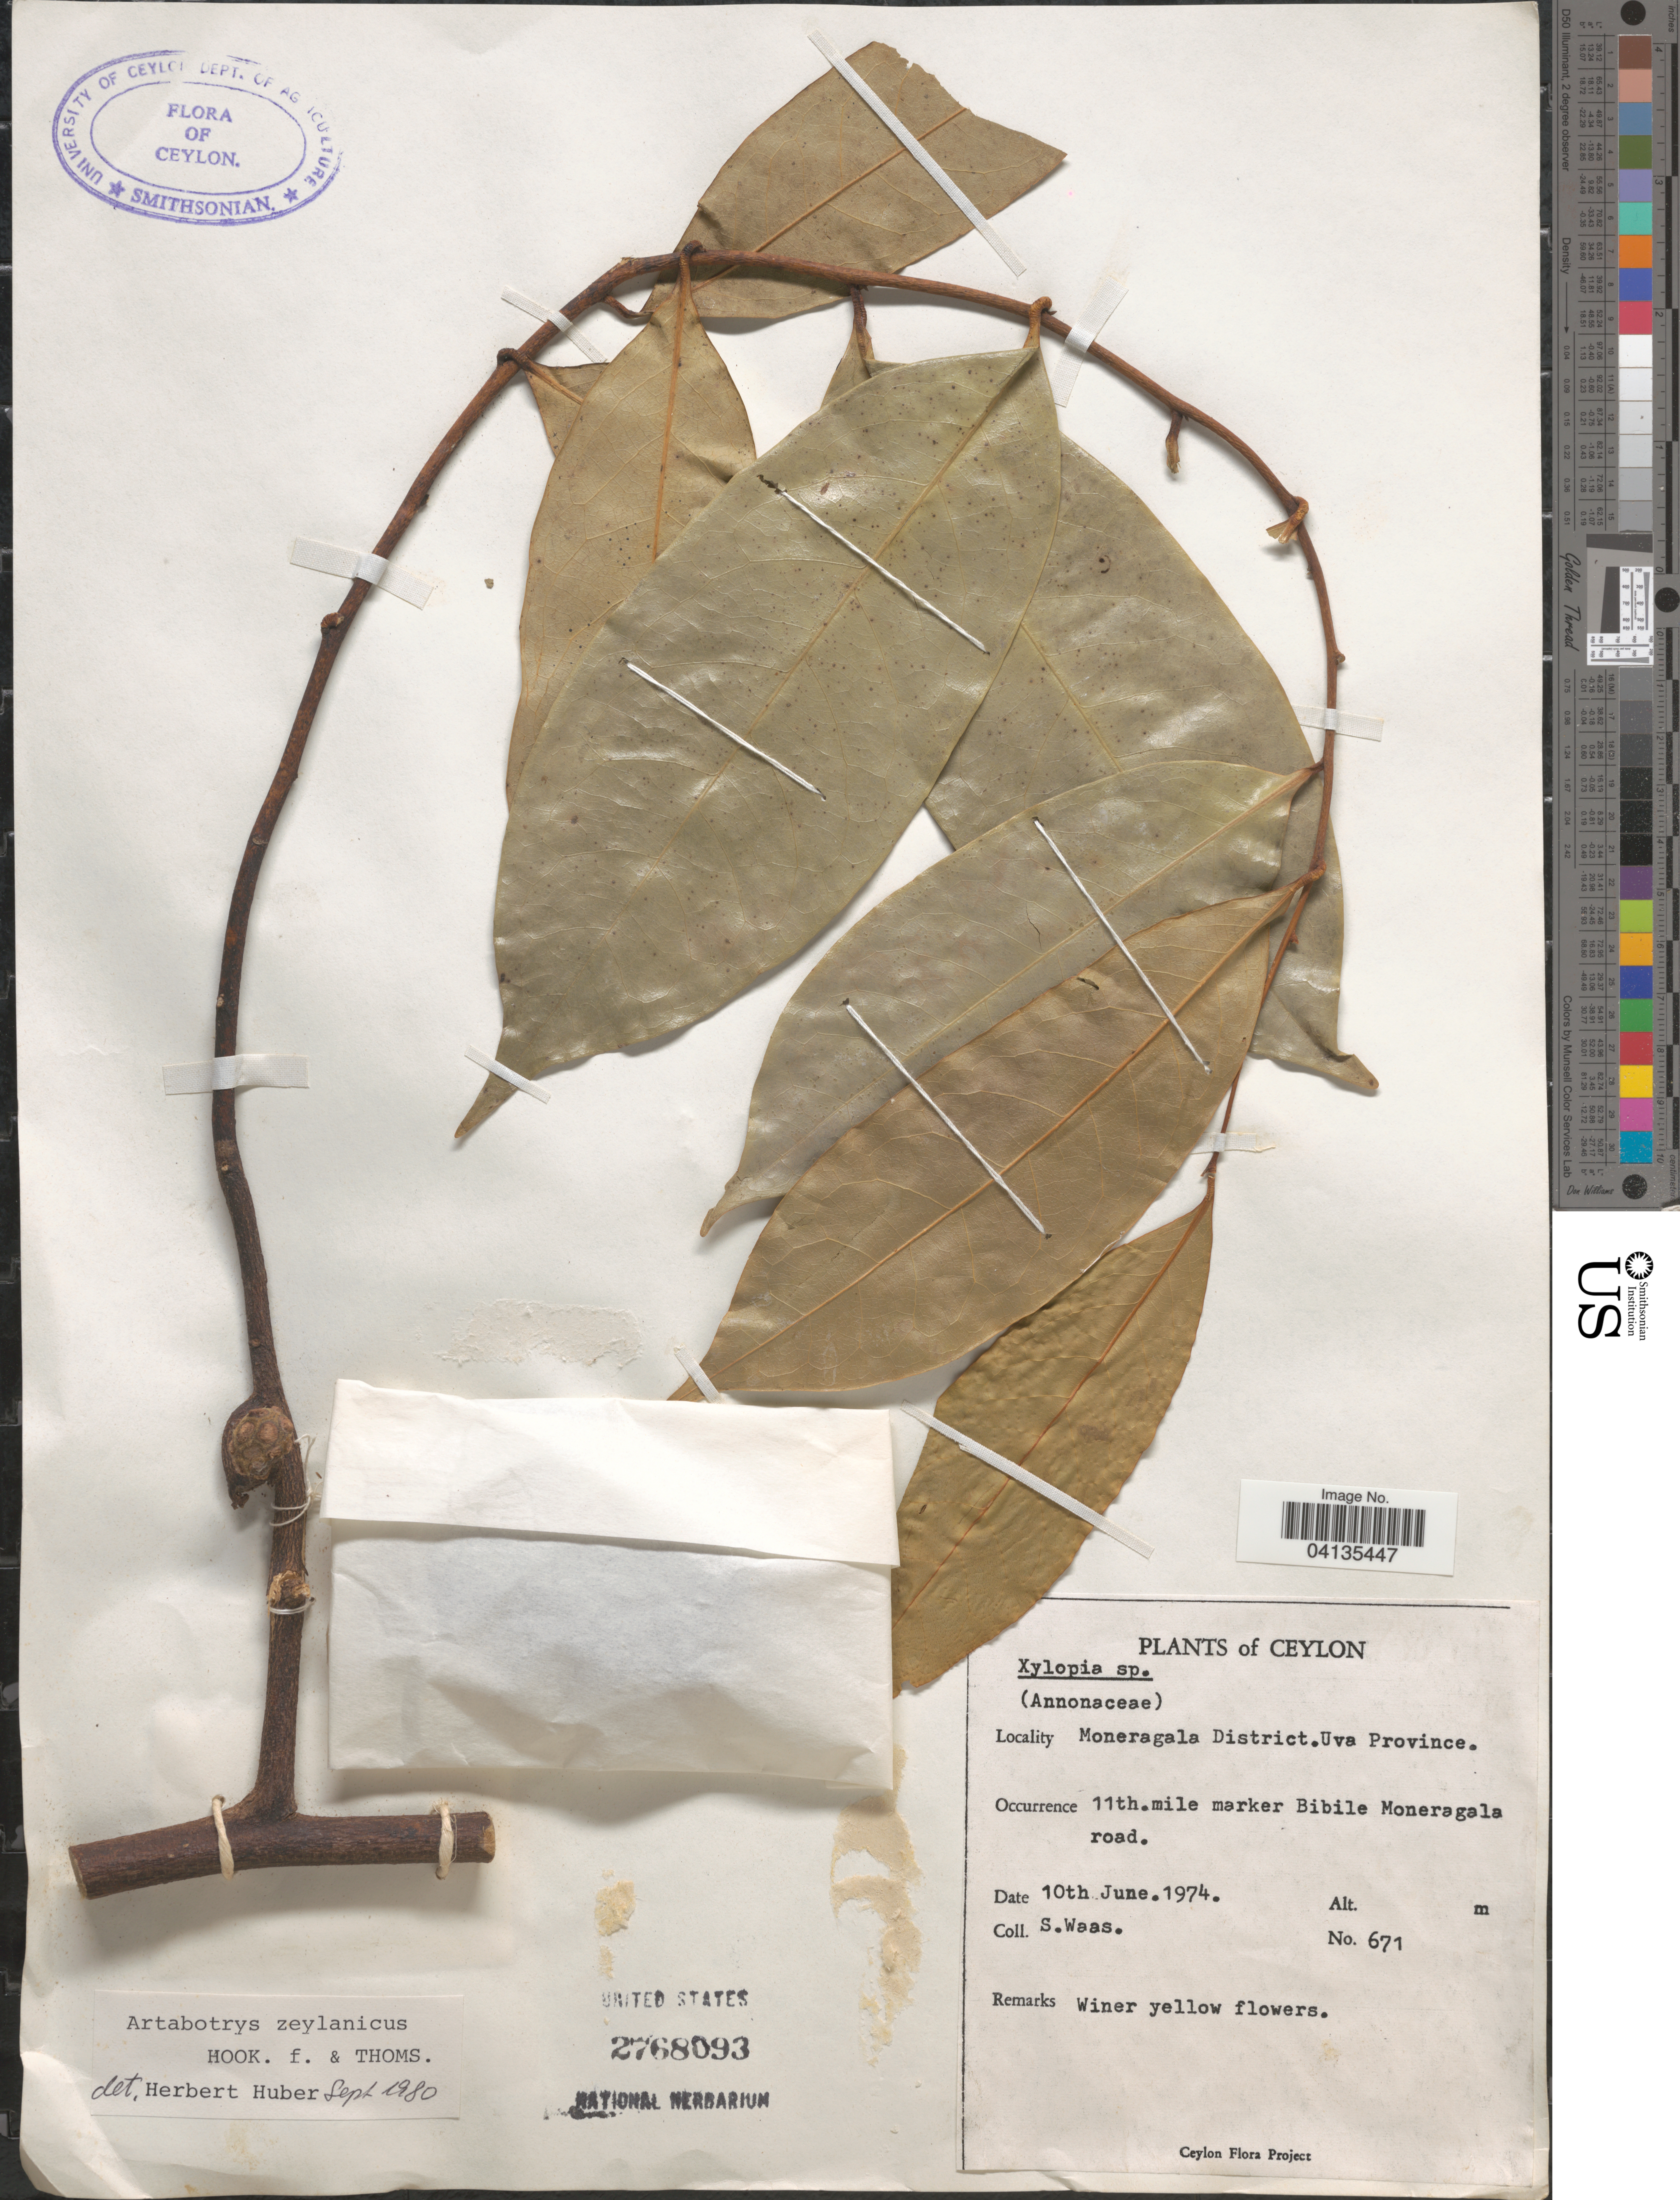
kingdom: Plantae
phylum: Tracheophyta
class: Magnoliopsida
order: Magnoliales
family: Annonaceae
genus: Artabotrys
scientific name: Artabotrys zeylanicus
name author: Hook. f. & Thomson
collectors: S. Waas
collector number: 671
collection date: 1974-06-10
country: Sri Lanka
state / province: Uva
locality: Ceylon. Moneragala District. 11th.mile marker Bibile Moneragala road.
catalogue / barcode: US 2768093